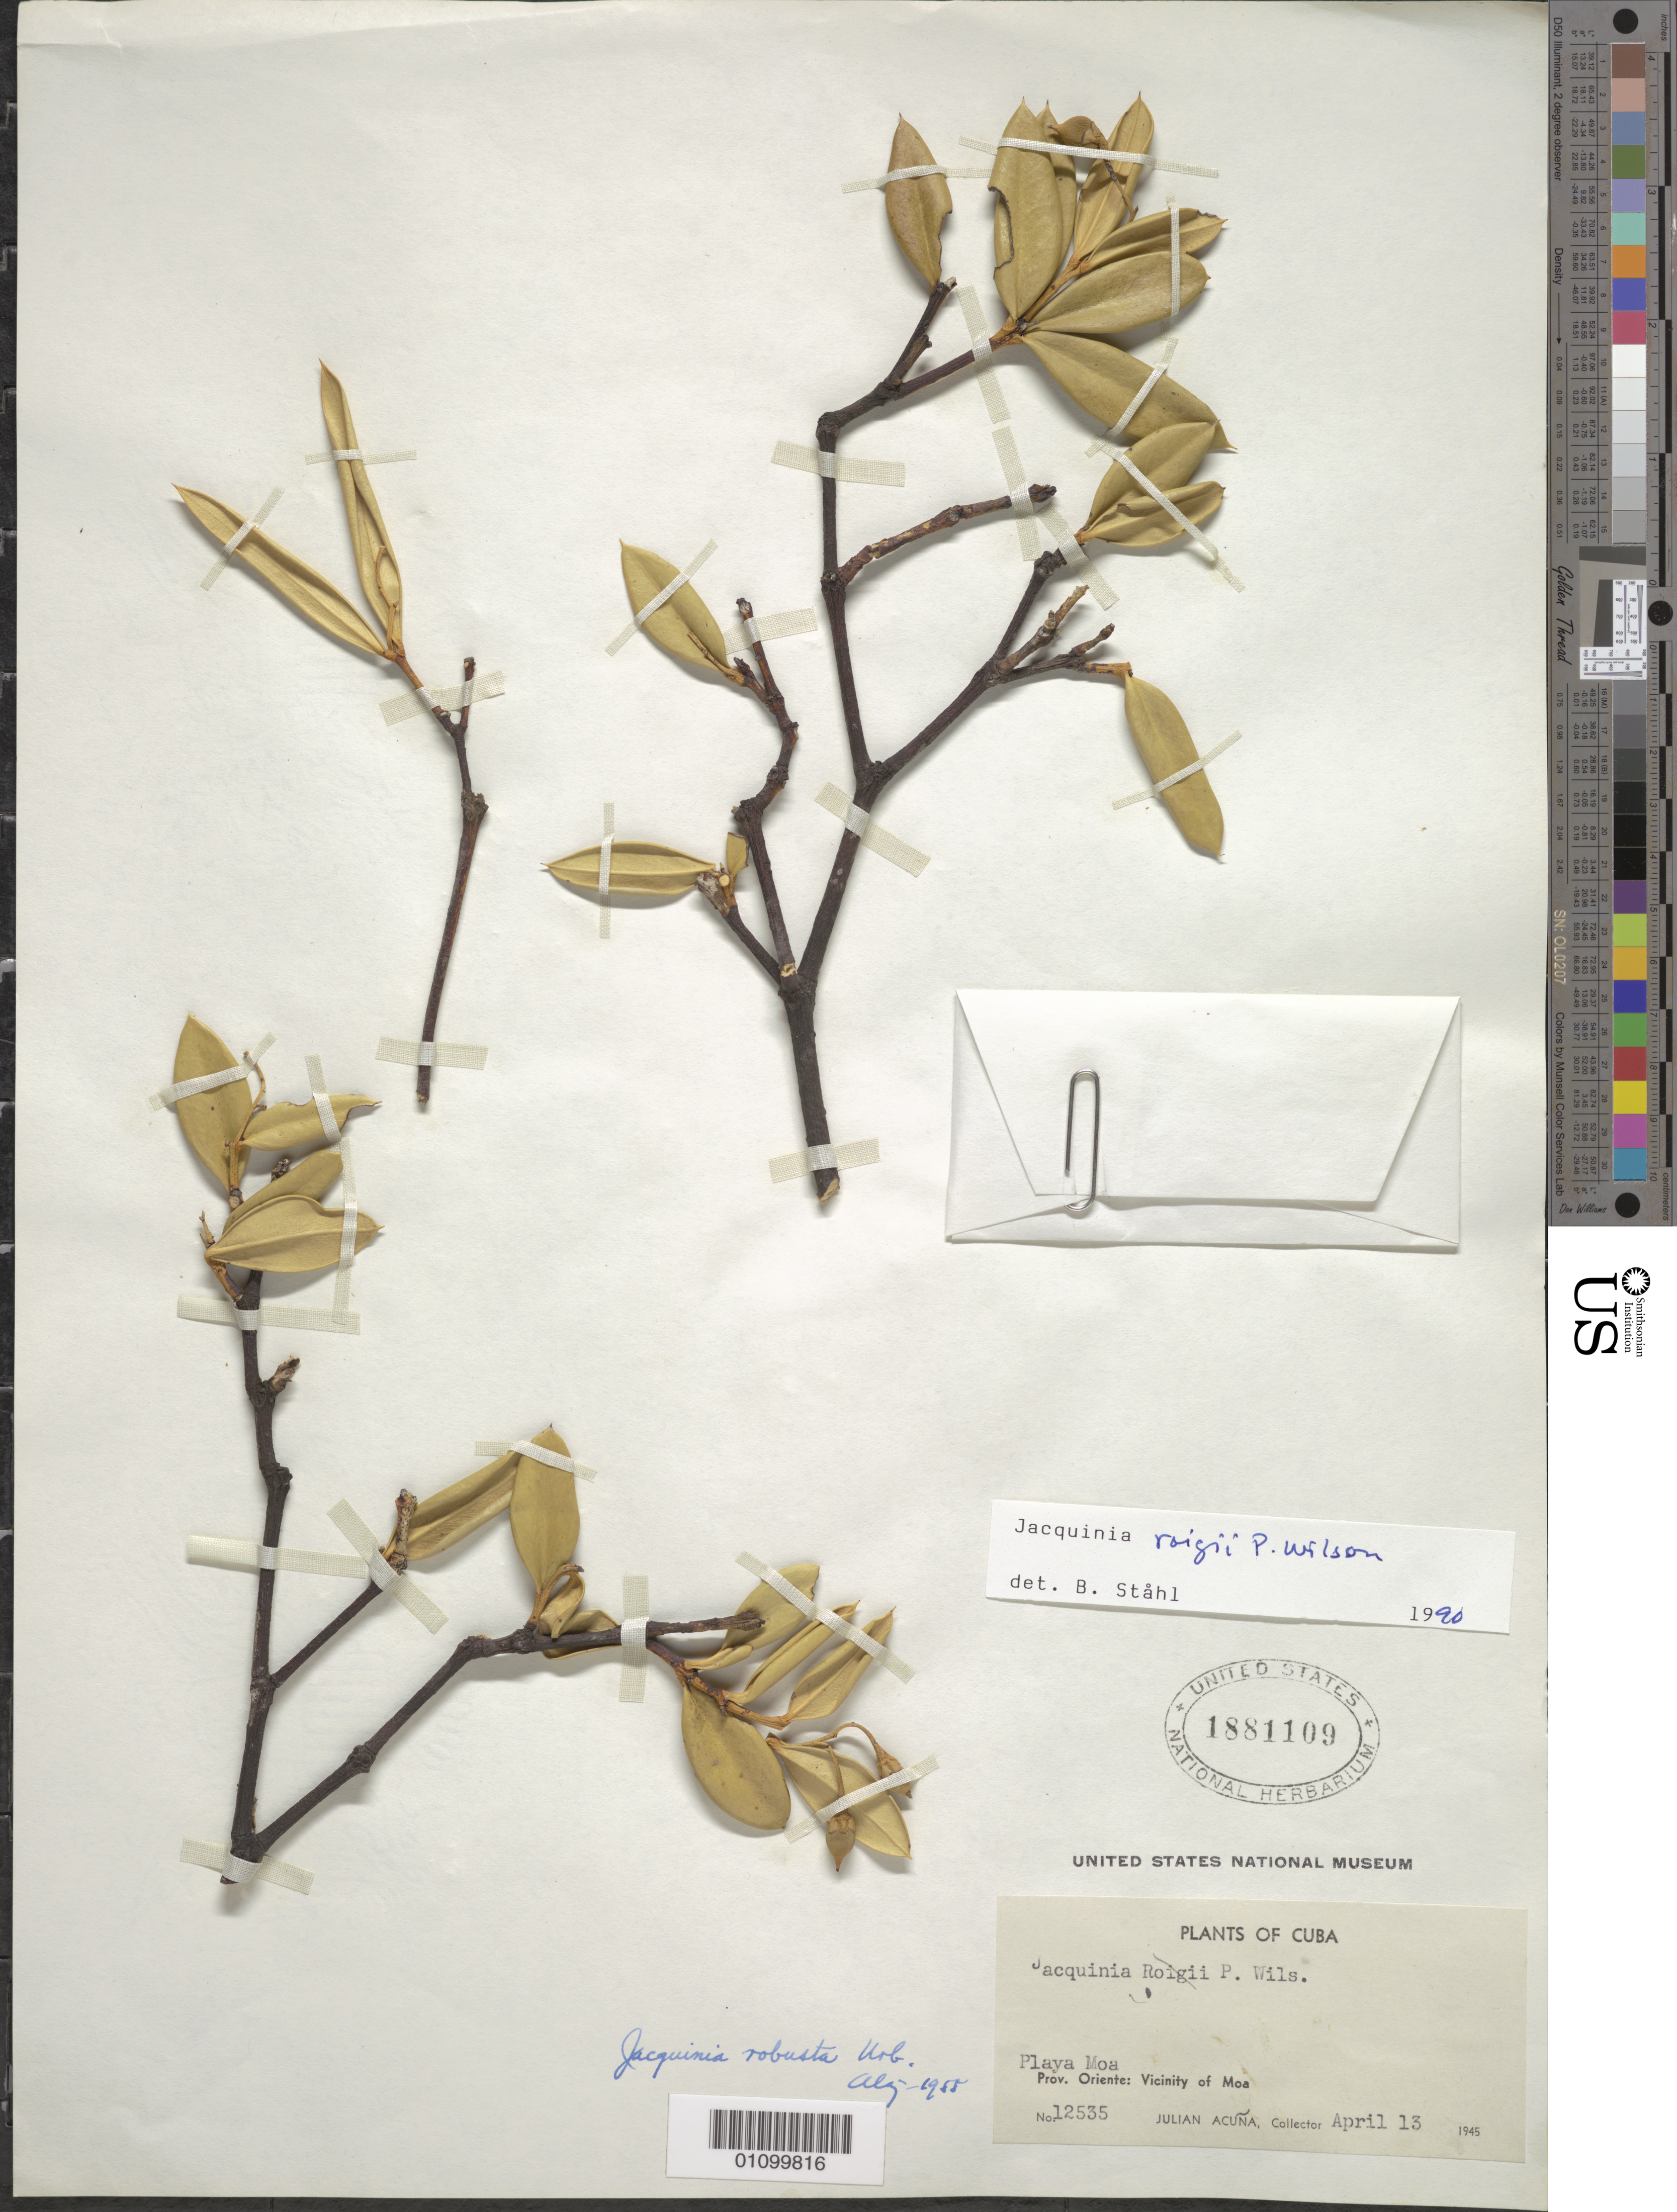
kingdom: Plantae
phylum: Tracheophyta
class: Magnoliopsida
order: Ericales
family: Primulaceae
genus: Jacquinia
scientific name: Jacquinia roigii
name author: P. Wilson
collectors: J. Acuña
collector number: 12535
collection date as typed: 13 Apr 1945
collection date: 1945-04-13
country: Cuba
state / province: Holguín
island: Cuba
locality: Vicinity of Moa [Oriente] Playa Moa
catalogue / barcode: US 1881109